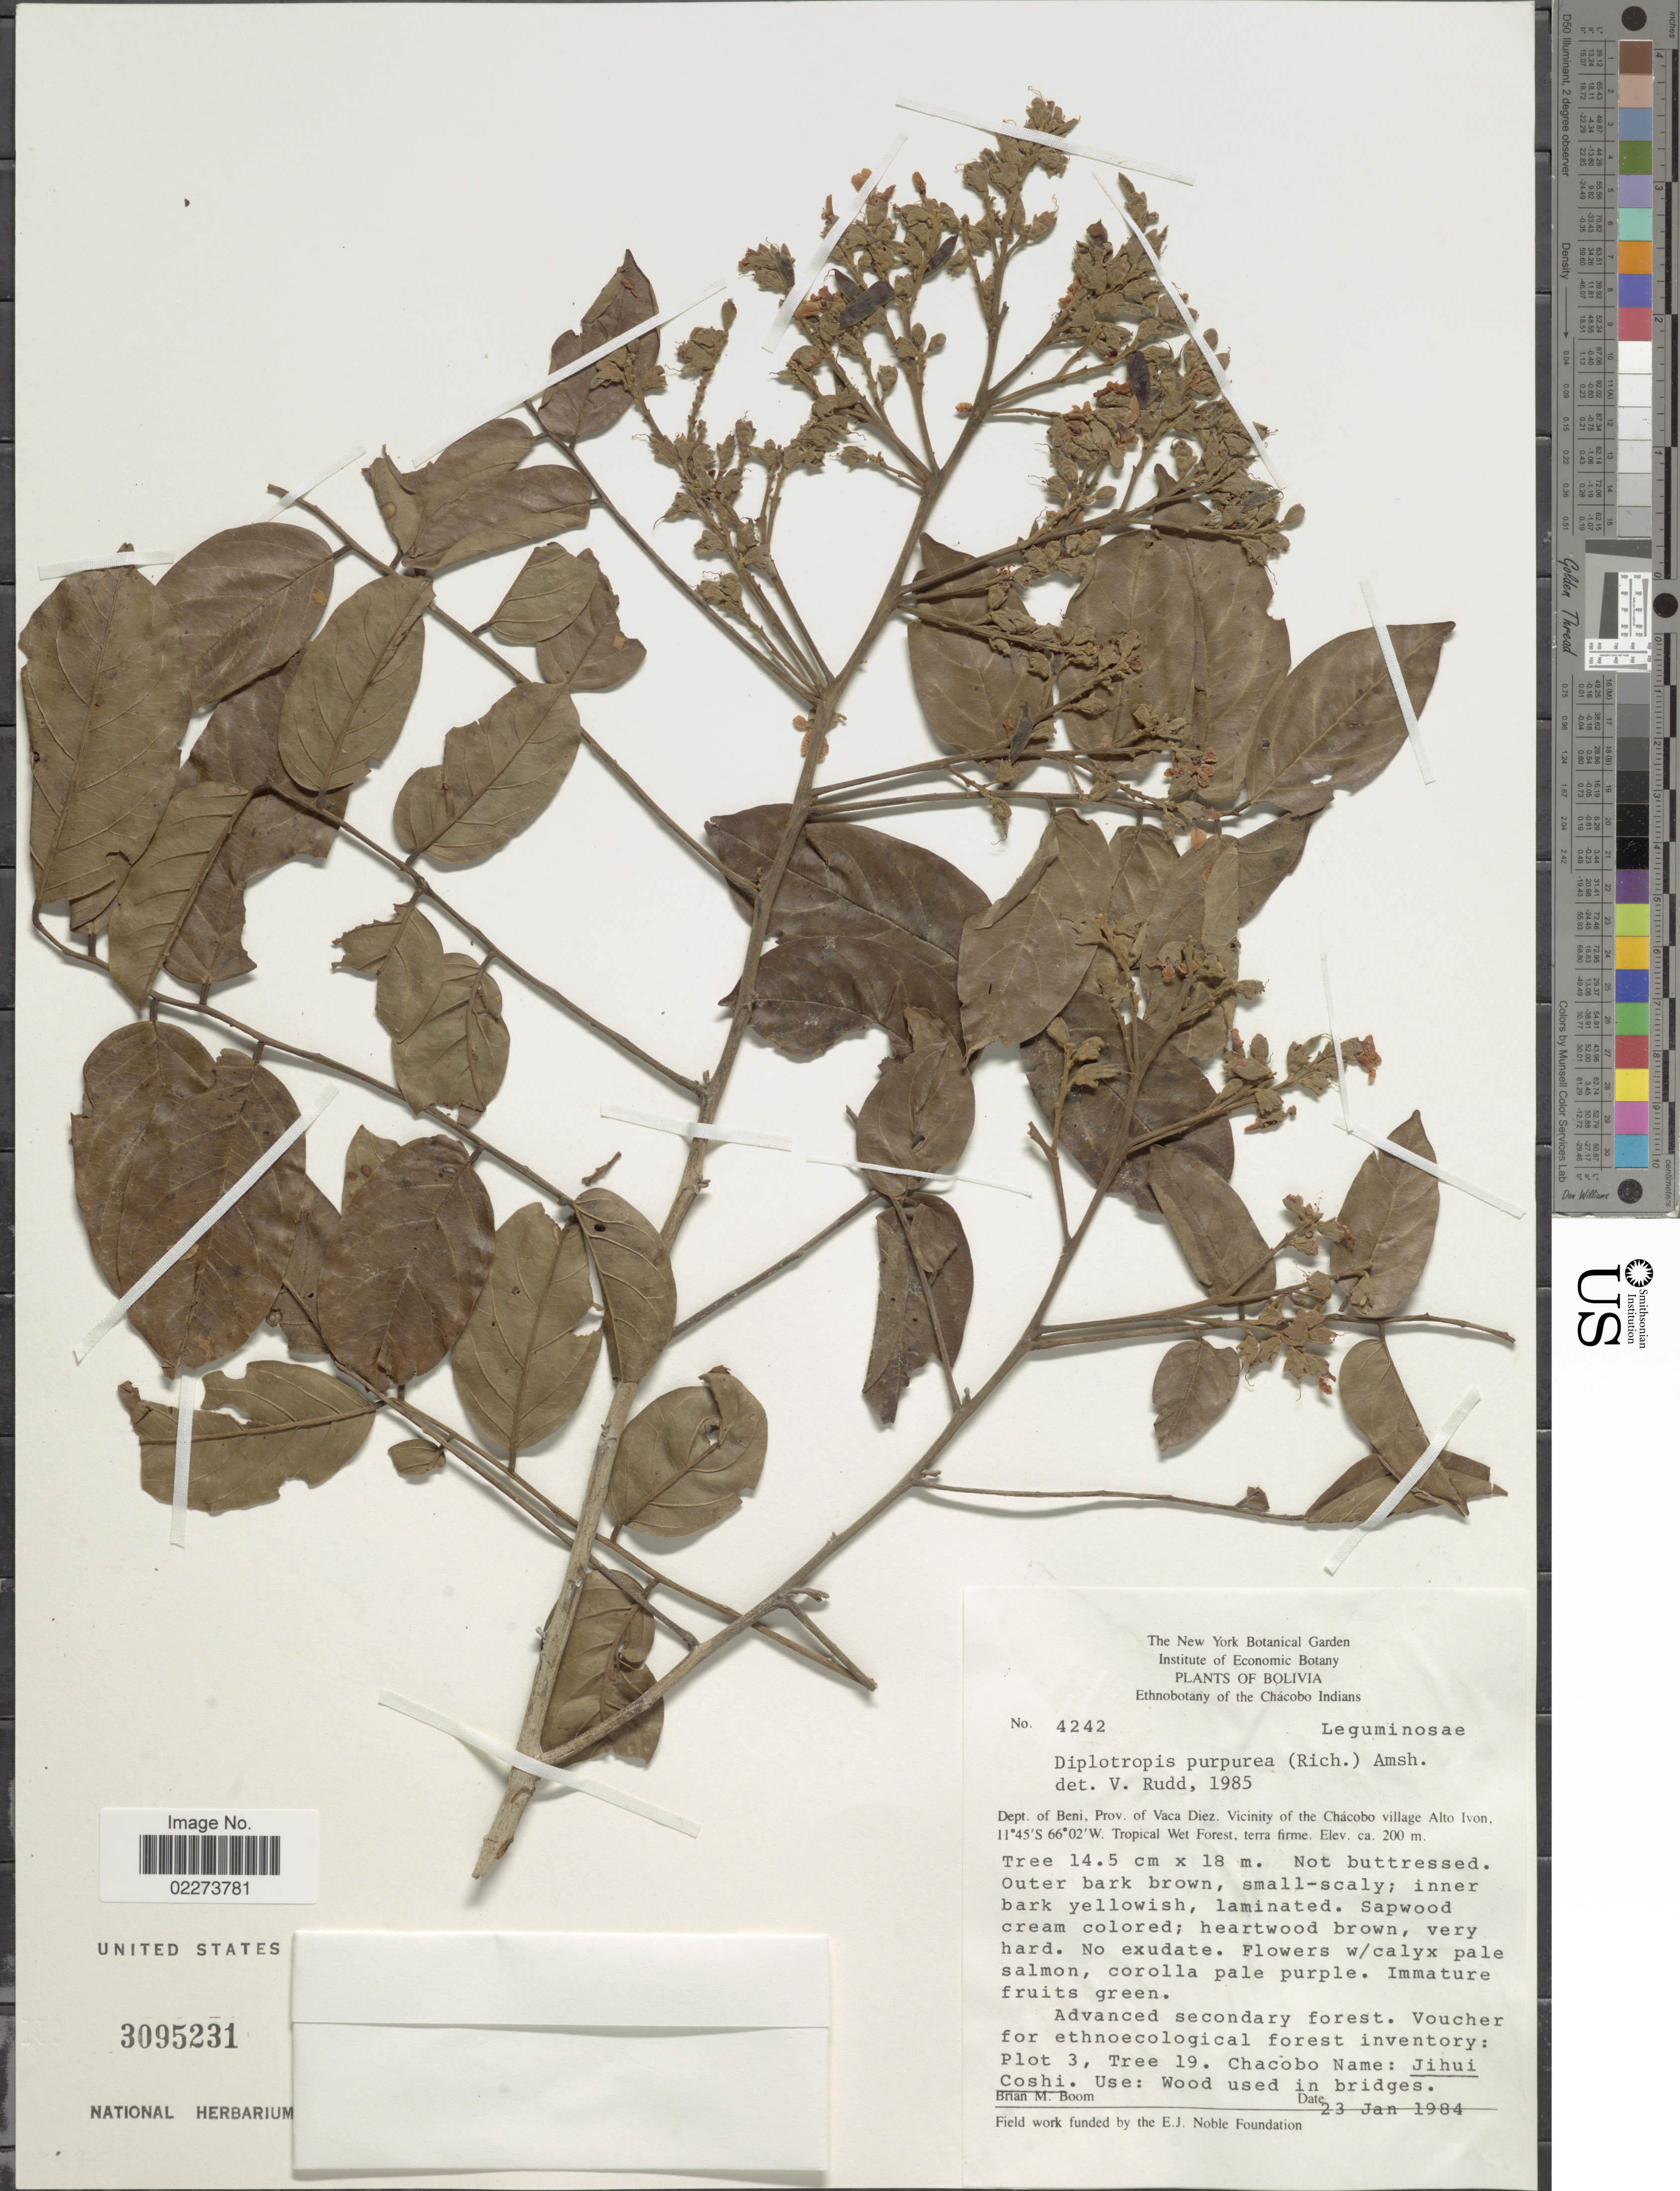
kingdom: Plantae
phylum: Tracheophyta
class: Magnoliopsida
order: Fabales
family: Fabaceae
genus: Diplotropis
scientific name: Diplotropis purpurea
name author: (Rich.) Amshoff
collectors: B. M. Boom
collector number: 4242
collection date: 1984-01-23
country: Bolivia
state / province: Beni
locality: Dept. of Beni: Prov. of Vaca Diez, Vicinity of the Chacobo village of Alto Ivon.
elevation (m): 200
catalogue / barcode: US 3095231